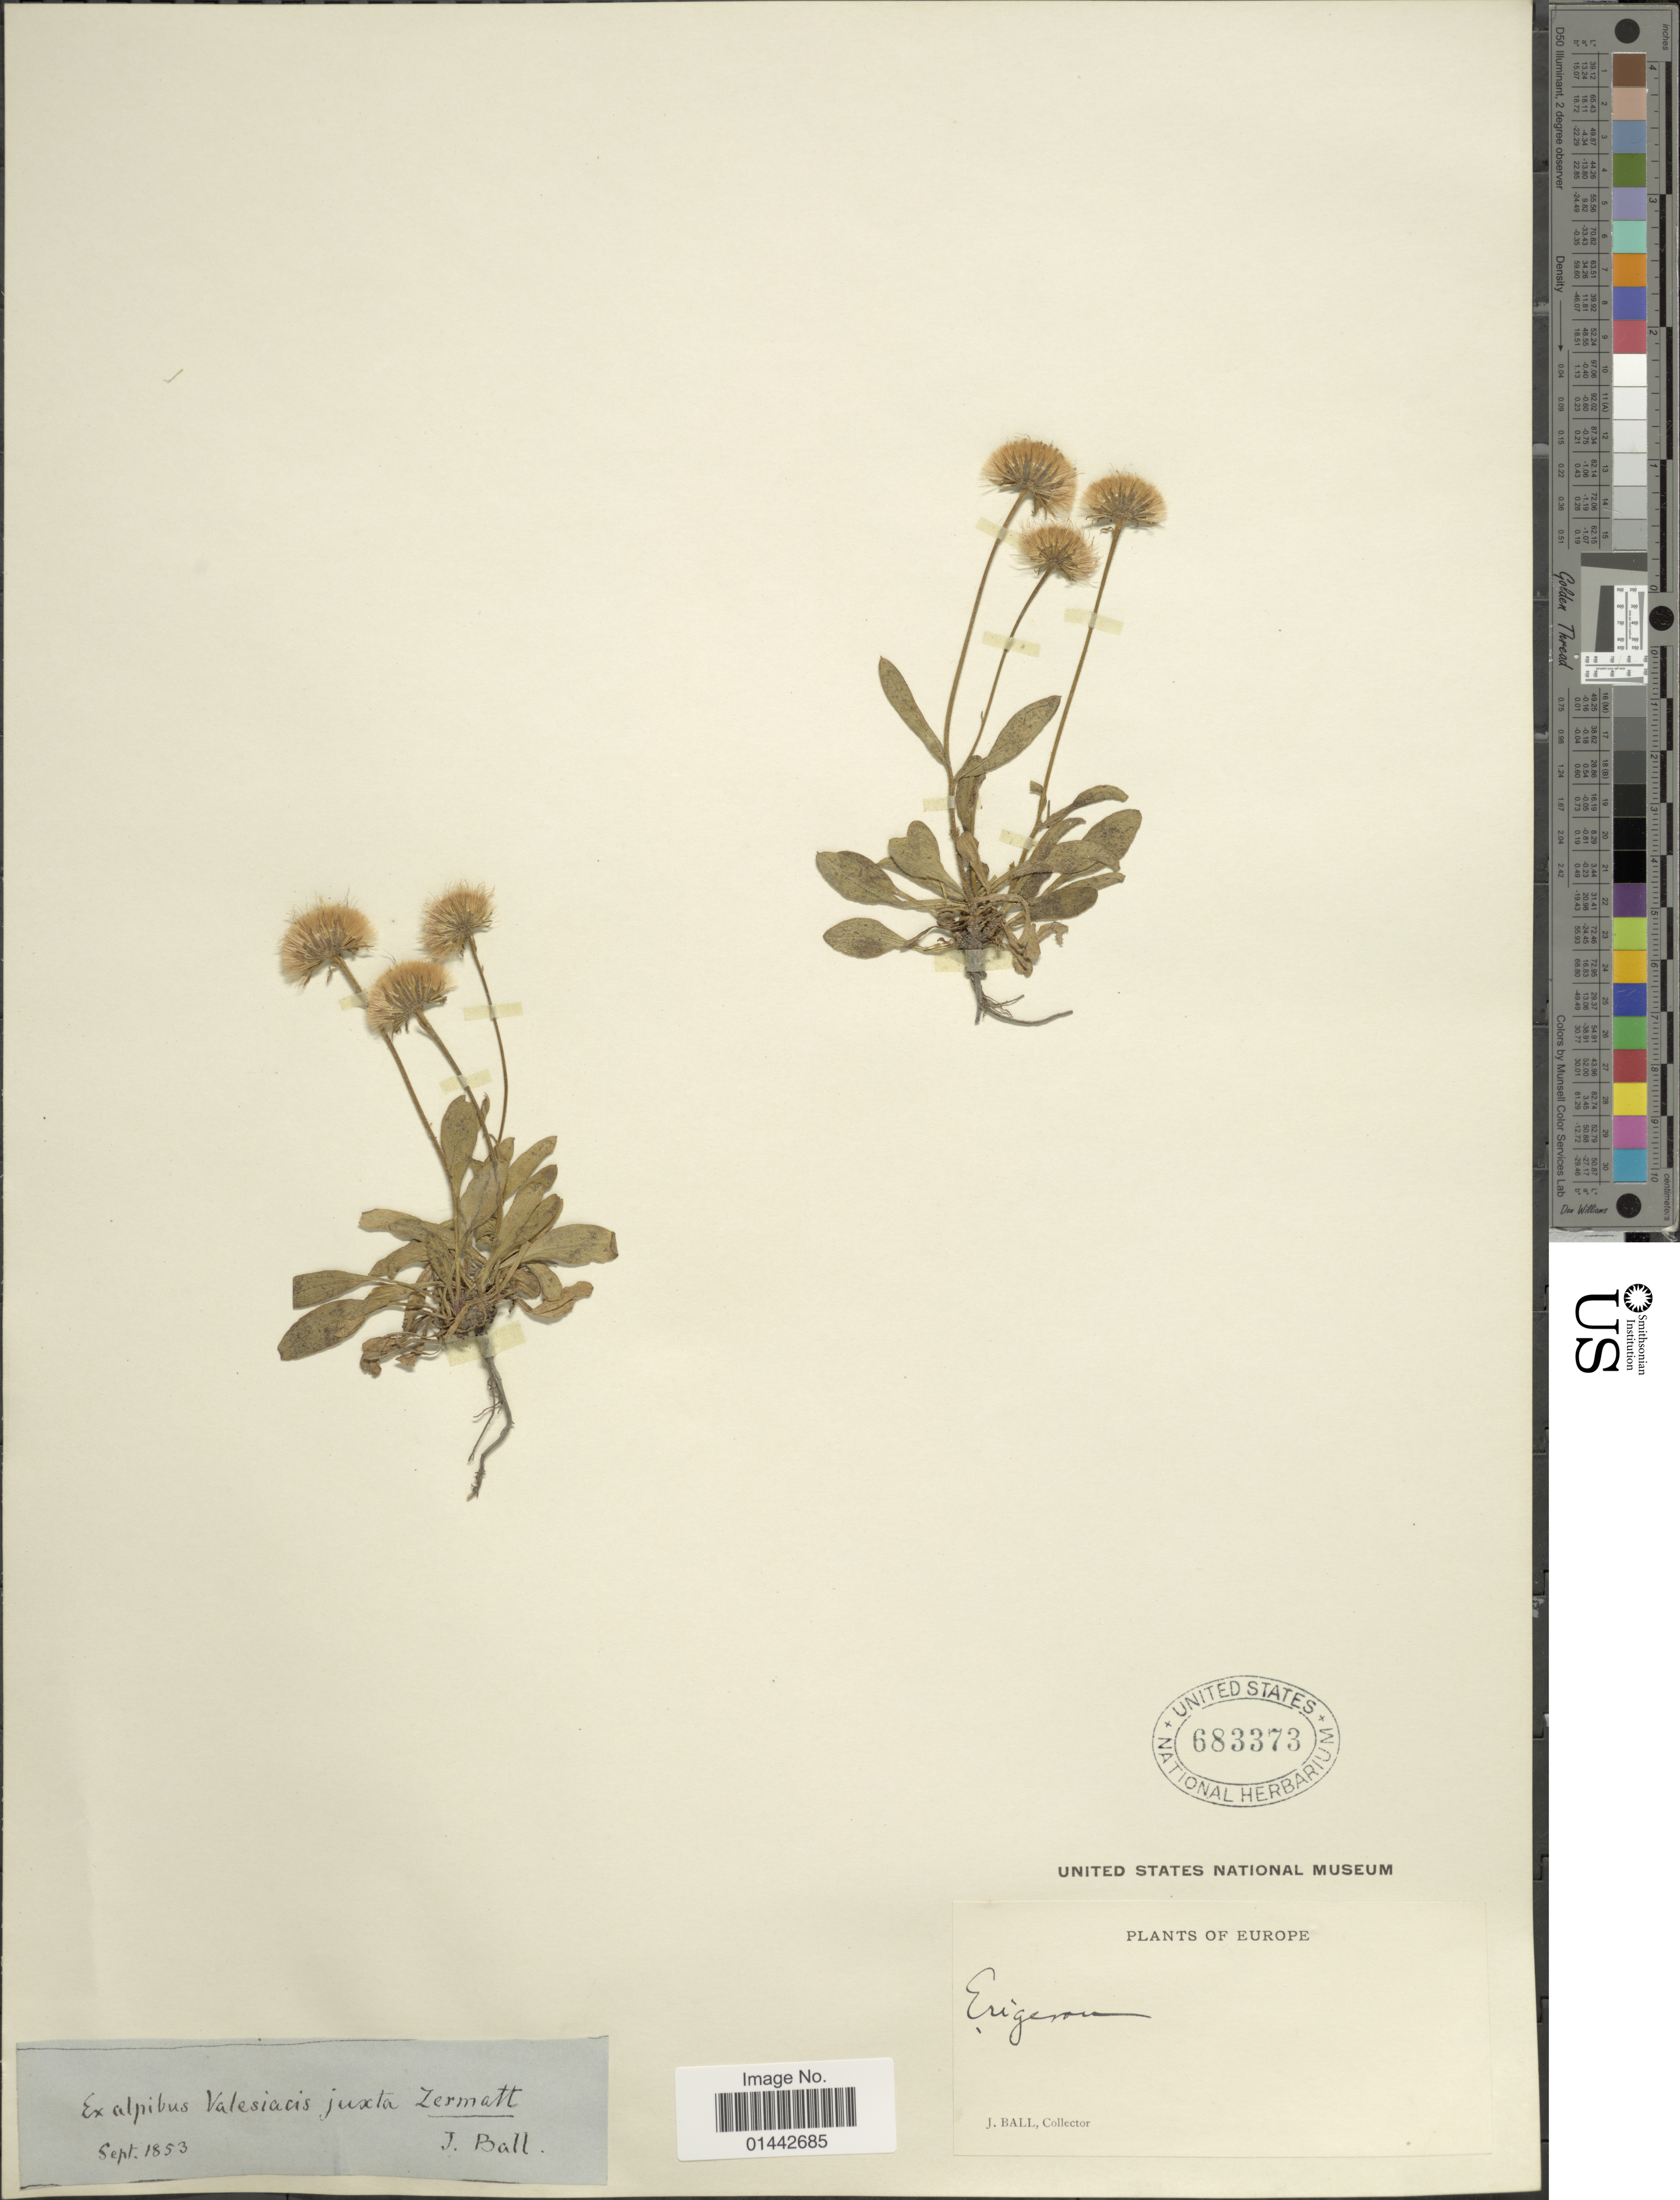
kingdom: Plantae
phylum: Tracheophyta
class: Magnoliopsida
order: Asterales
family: Asteraceae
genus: Erigeron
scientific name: Erigeron alpinus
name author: L.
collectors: J. Ball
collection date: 1853-09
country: Switzerland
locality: Europe.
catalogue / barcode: US 683373